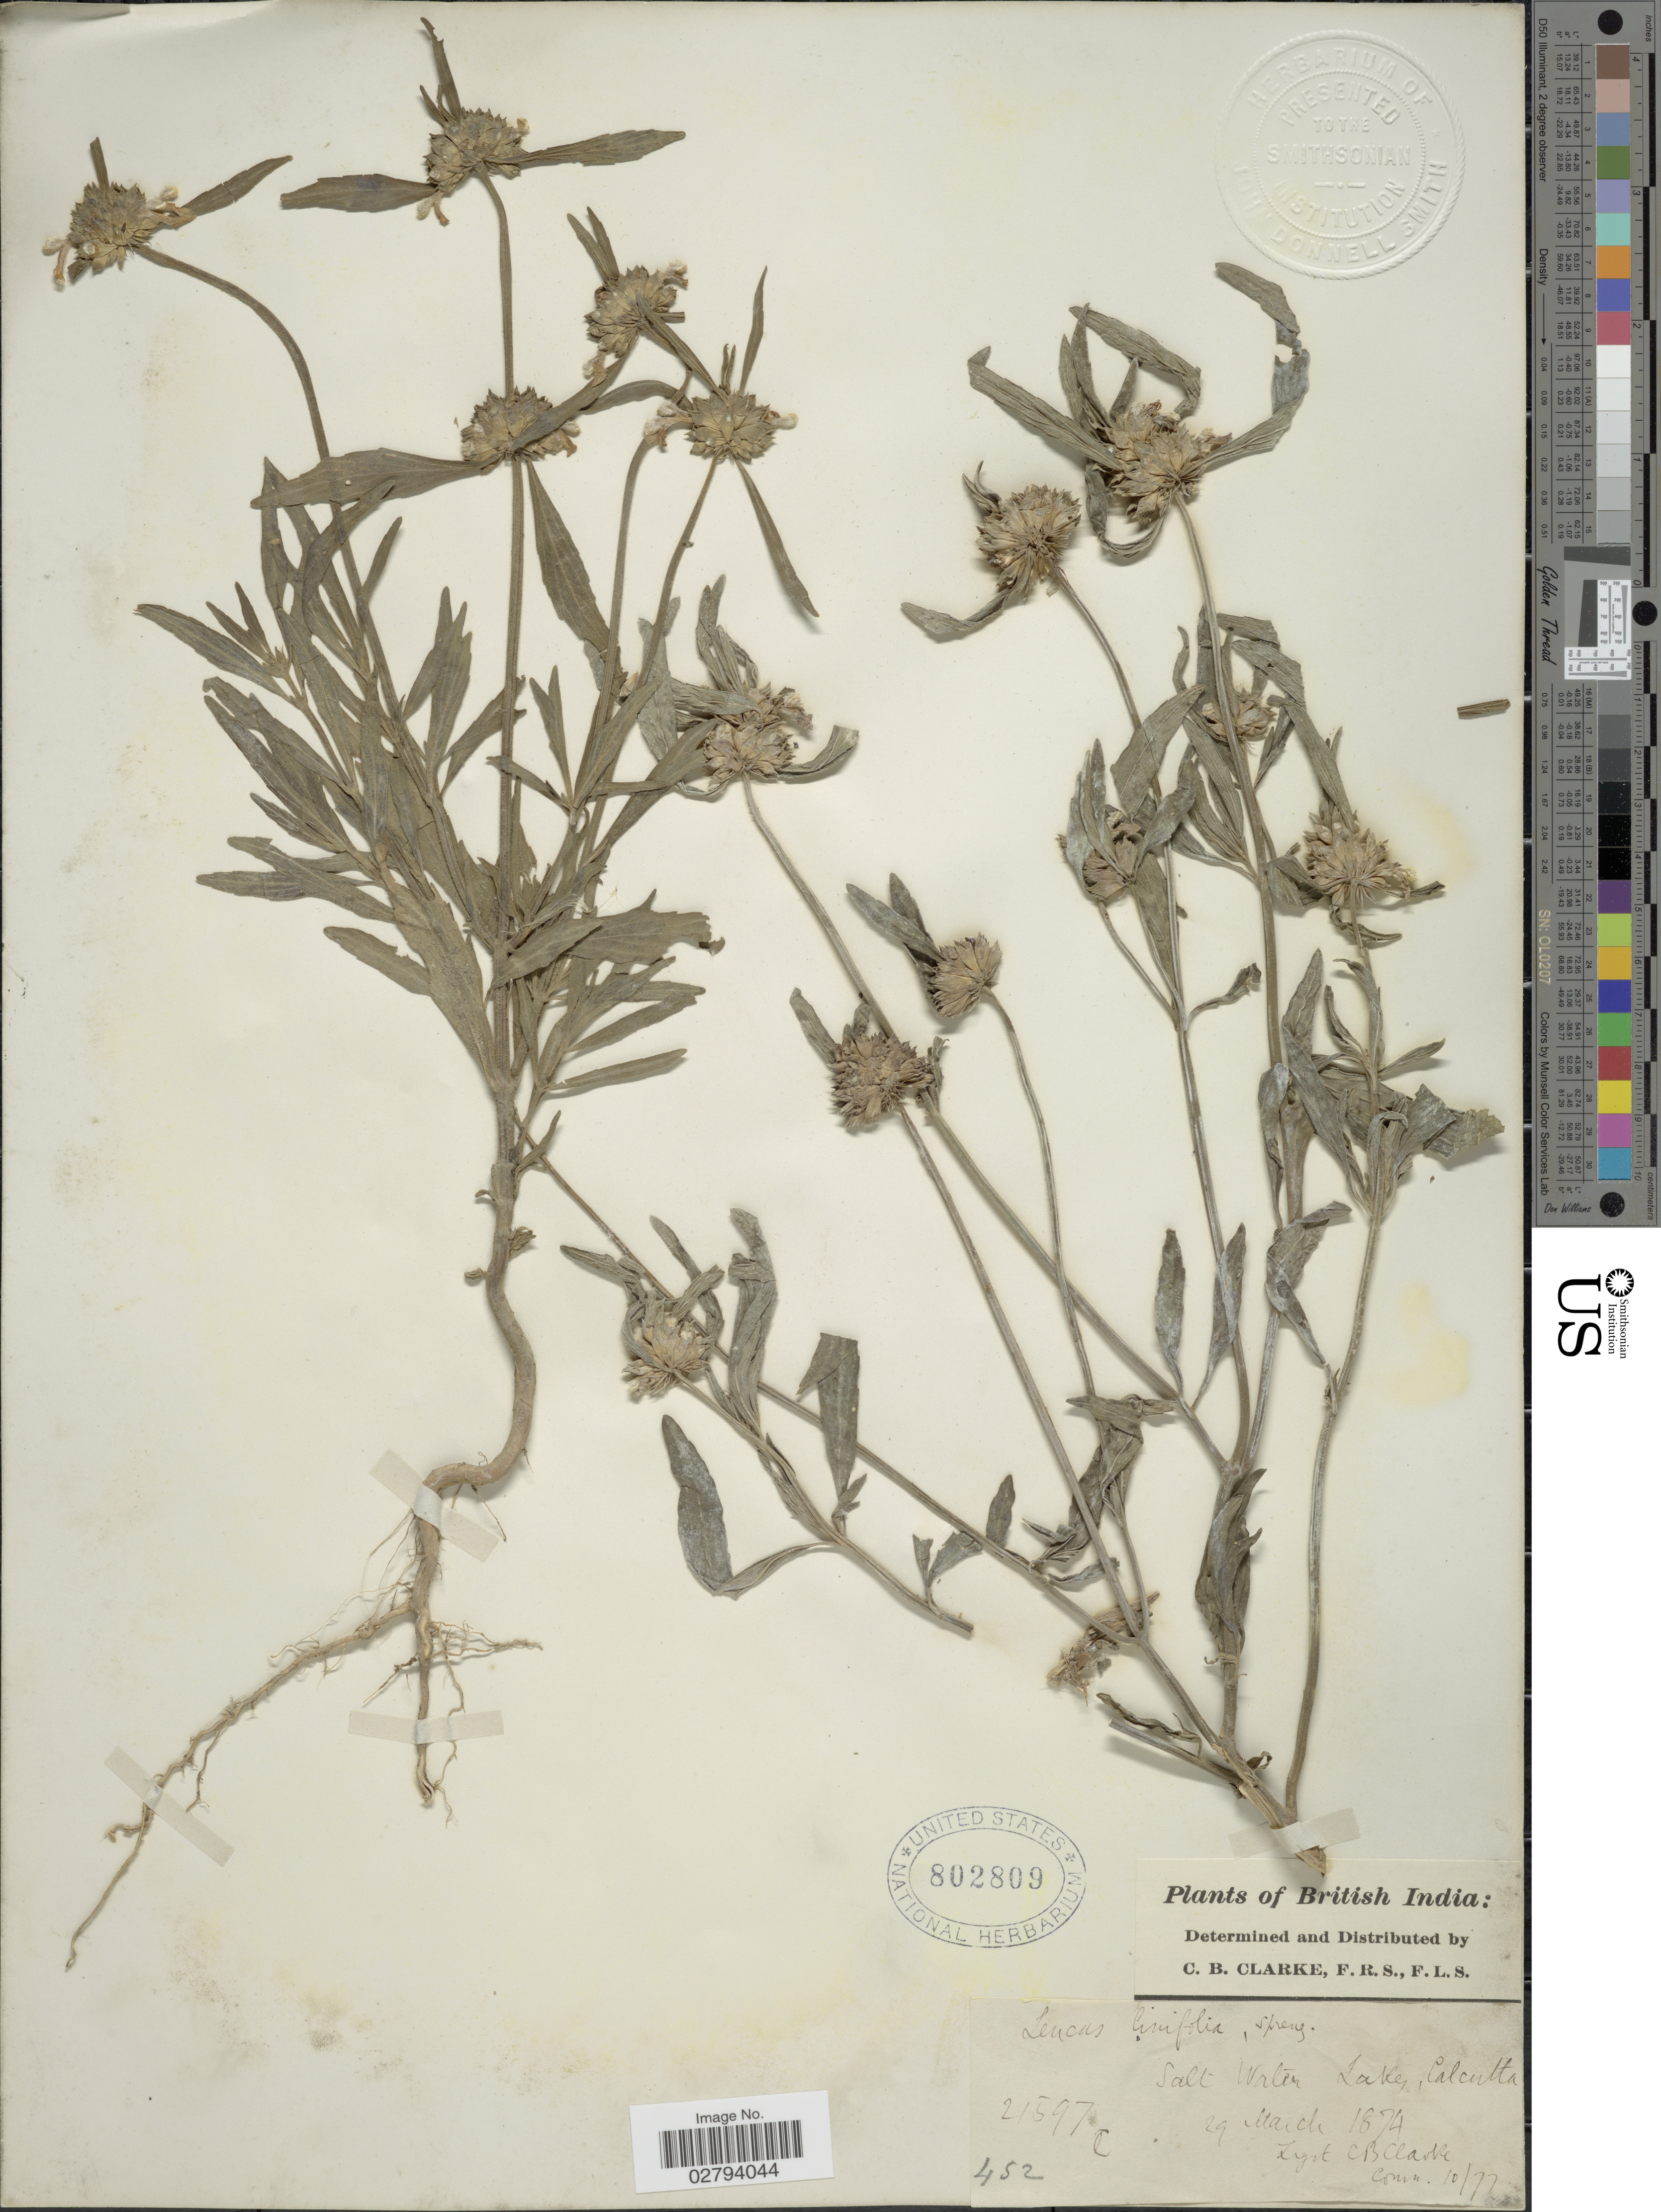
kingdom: Plantae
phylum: Tracheophyta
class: Magnoliopsida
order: Lamiales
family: Lamiaceae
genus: Leucas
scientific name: Leucas linifolia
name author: (A. Roth) Spreng.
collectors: C. B. Clarke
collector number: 452/21597C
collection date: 1874-03-29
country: India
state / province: West Bengal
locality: British India, Salt Water Lake, Calcutta.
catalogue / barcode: US 802809